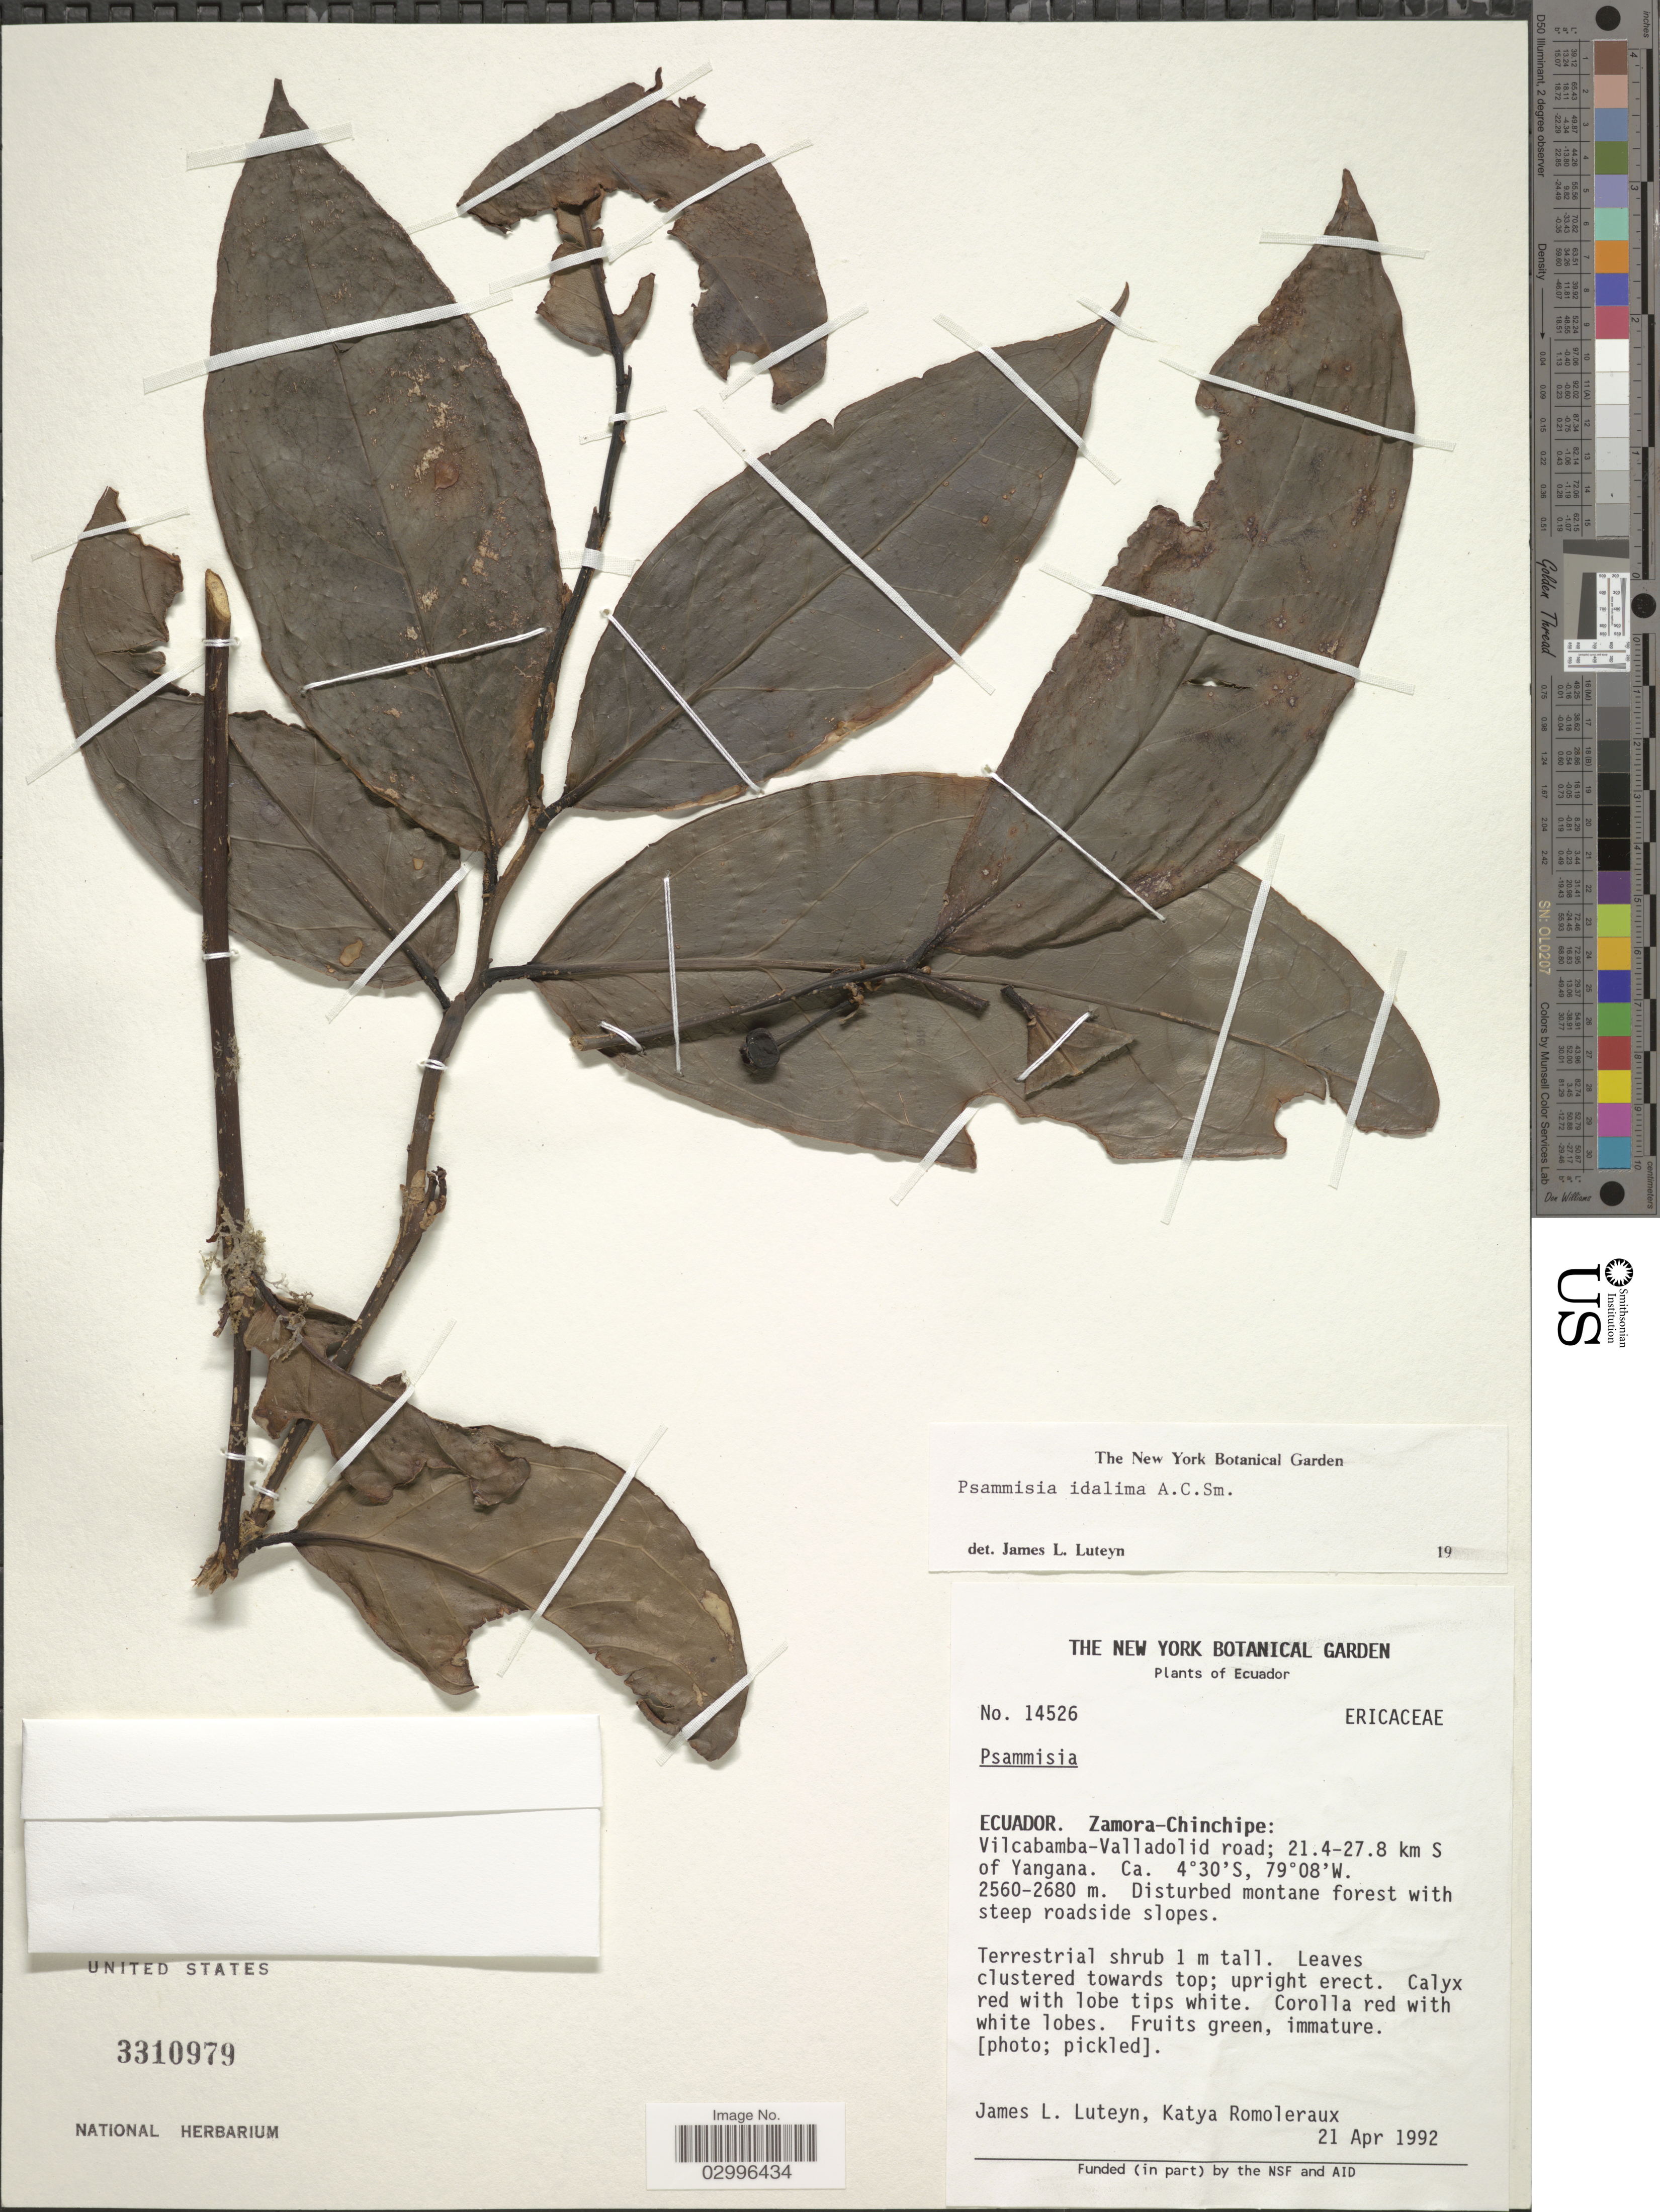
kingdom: Plantae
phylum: Tracheophyta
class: Magnoliopsida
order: Ericales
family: Ericaceae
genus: Psammisia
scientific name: Psammisia idalima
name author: A.C. Sm.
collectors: J. L. Luteyn & K. Romoleraux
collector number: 14526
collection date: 1992-04-21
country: Ecuador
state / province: Zamora-Chinchipe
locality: Vilcabamba-Valladolid road; 21.4-27.8 km S of Yangana.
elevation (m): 2560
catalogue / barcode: US 3310979